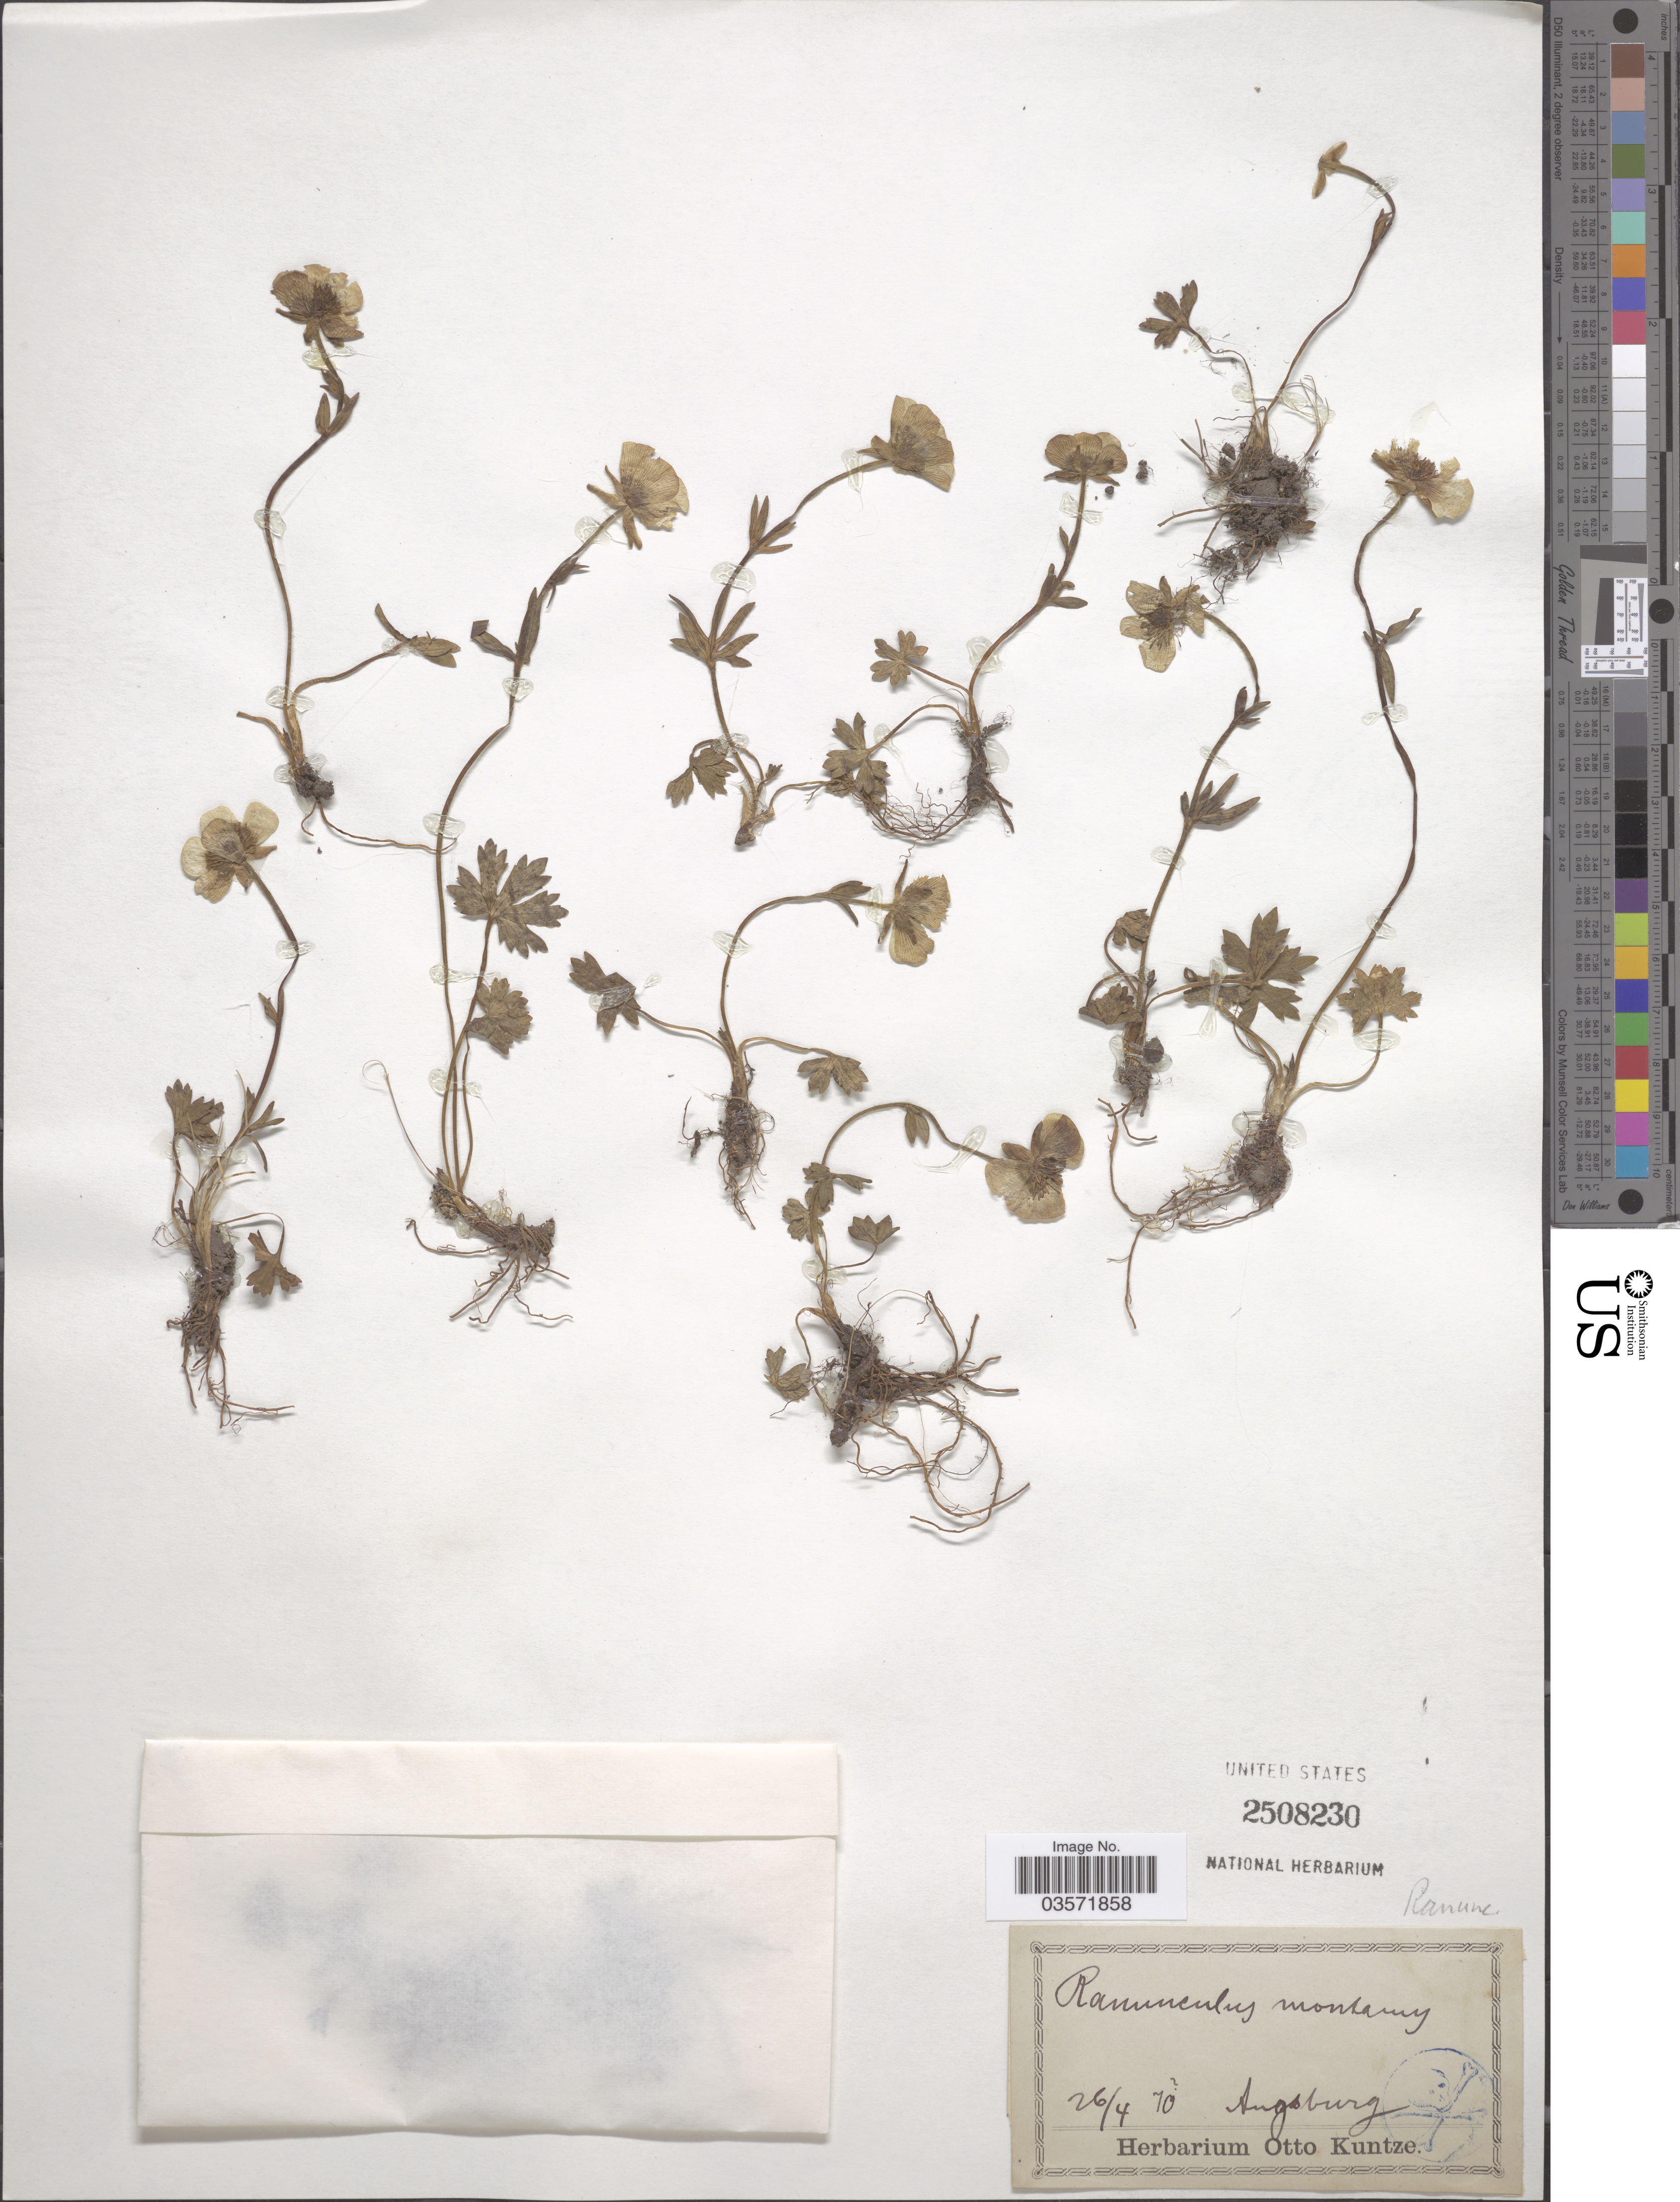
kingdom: Plantae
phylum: Tracheophyta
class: Magnoliopsida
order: Ranunculales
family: Ranunculaceae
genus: Ranunculus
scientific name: Ranunculus montanus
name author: Willd.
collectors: ex herb. Otto Kuntze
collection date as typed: Transcribed d/m/y: 26/4/70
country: Germany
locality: Augsburg.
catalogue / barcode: US 2508230